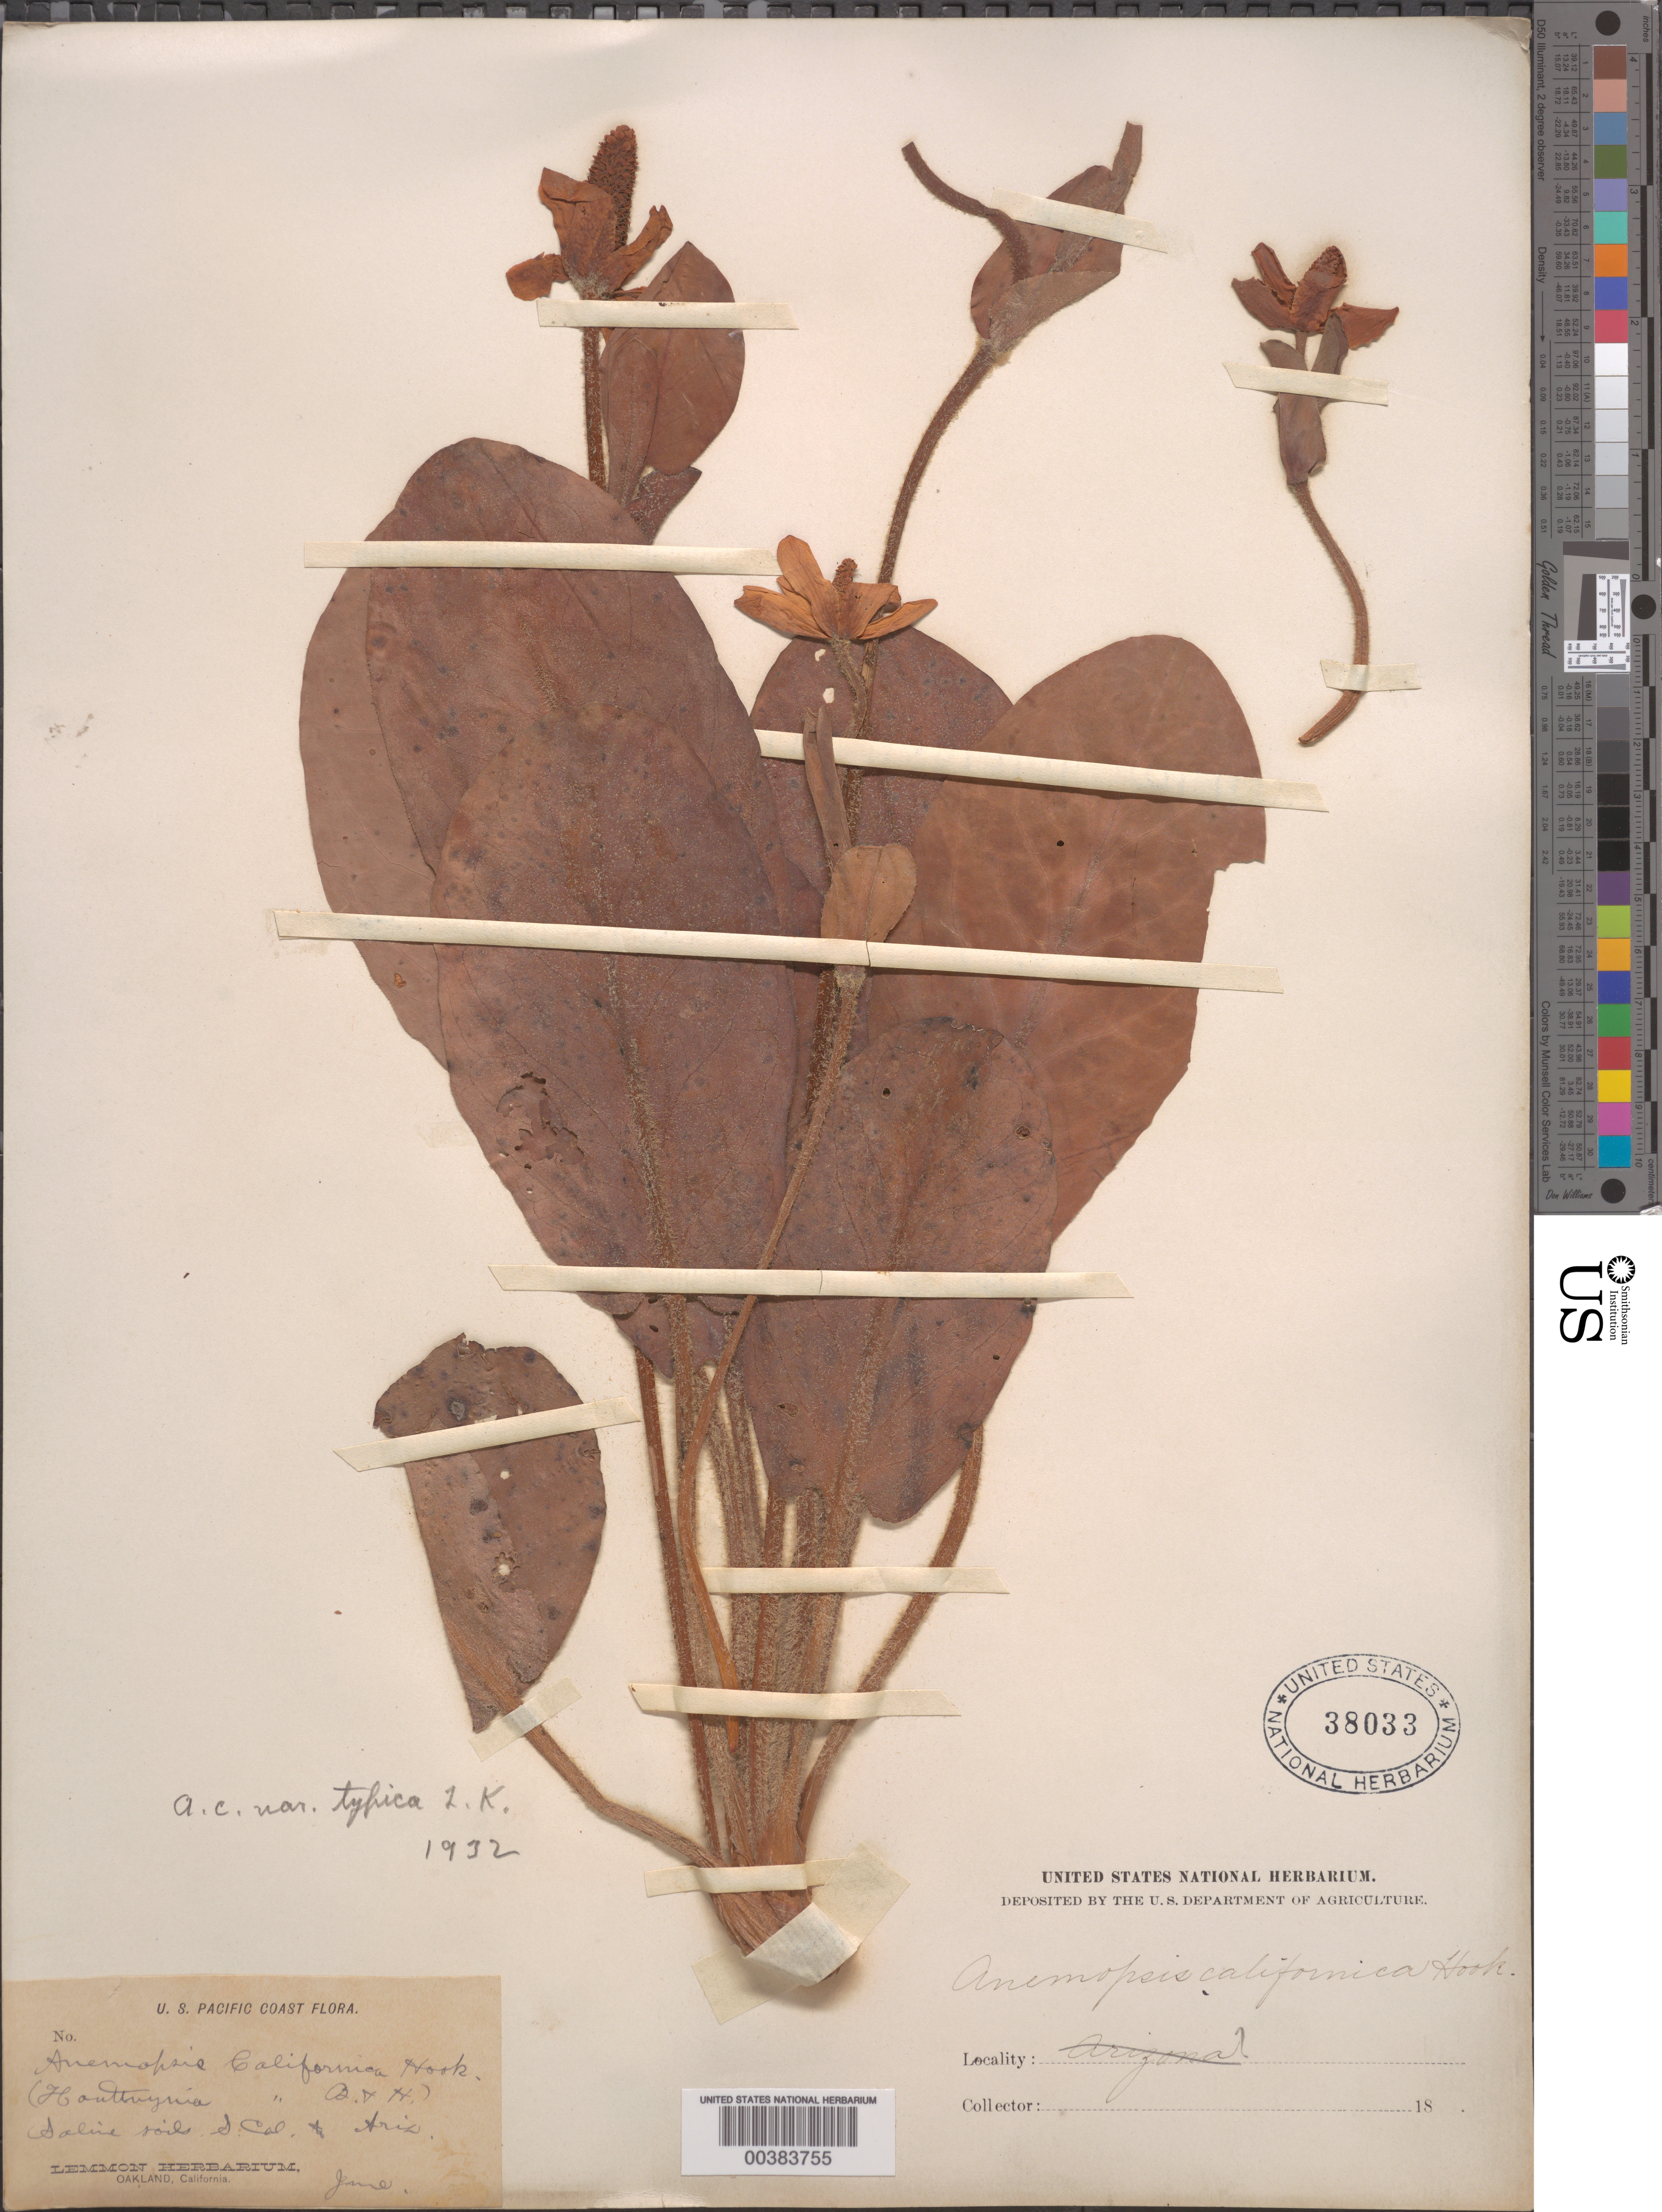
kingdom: Plantae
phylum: Tracheophyta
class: Magnoliopsida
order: Piperales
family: Saururaceae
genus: Anemopsis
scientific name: Anemopsis californica var. typica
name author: Kelso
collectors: ex herb. Lemmon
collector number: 583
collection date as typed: Jun 18--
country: United States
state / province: Arizona / California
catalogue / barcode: US 38033